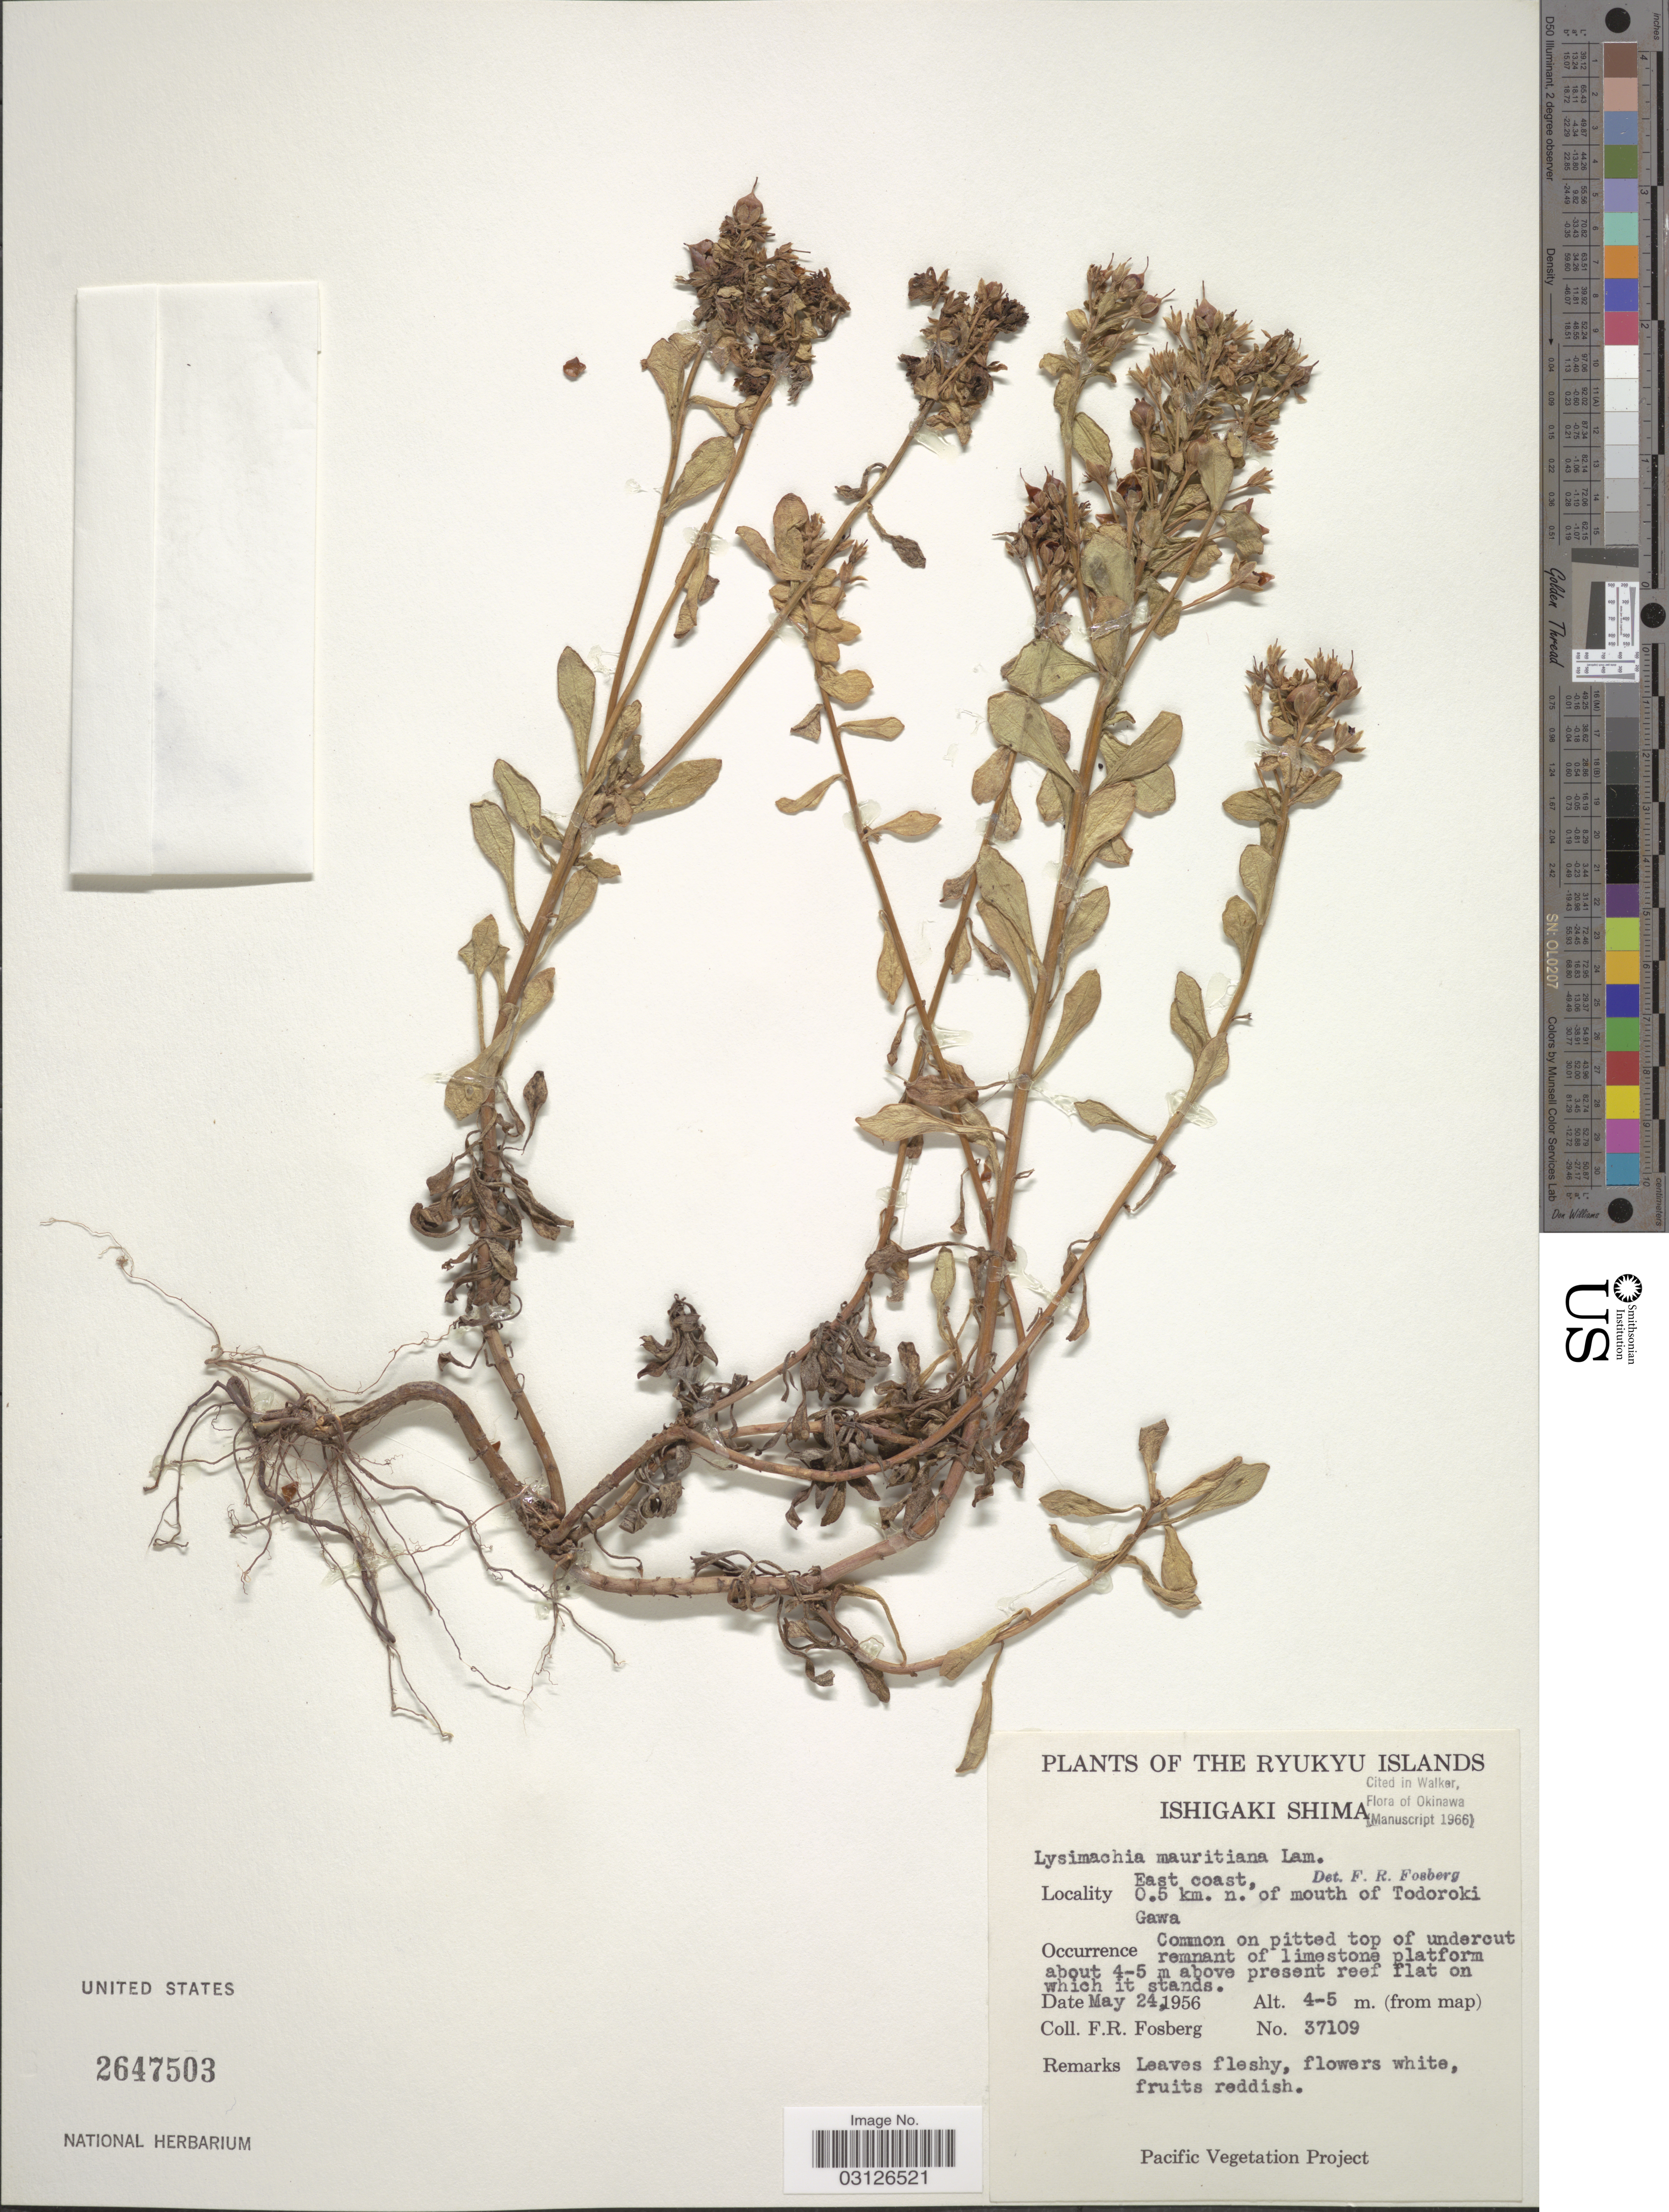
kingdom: Plantae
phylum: Tracheophyta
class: Magnoliopsida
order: Ericales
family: Primulaceae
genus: Lysimachia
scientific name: Lysimachia mauritiana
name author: Lam.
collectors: F. R. Fosberg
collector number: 37109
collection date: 1956-05-24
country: Japan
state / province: Okinawa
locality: Ryukyu Islands. Ishigaki Shima. East coast. 0.5 km. n. of mouth of Todoroki Gawa.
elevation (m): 4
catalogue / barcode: US 2647503